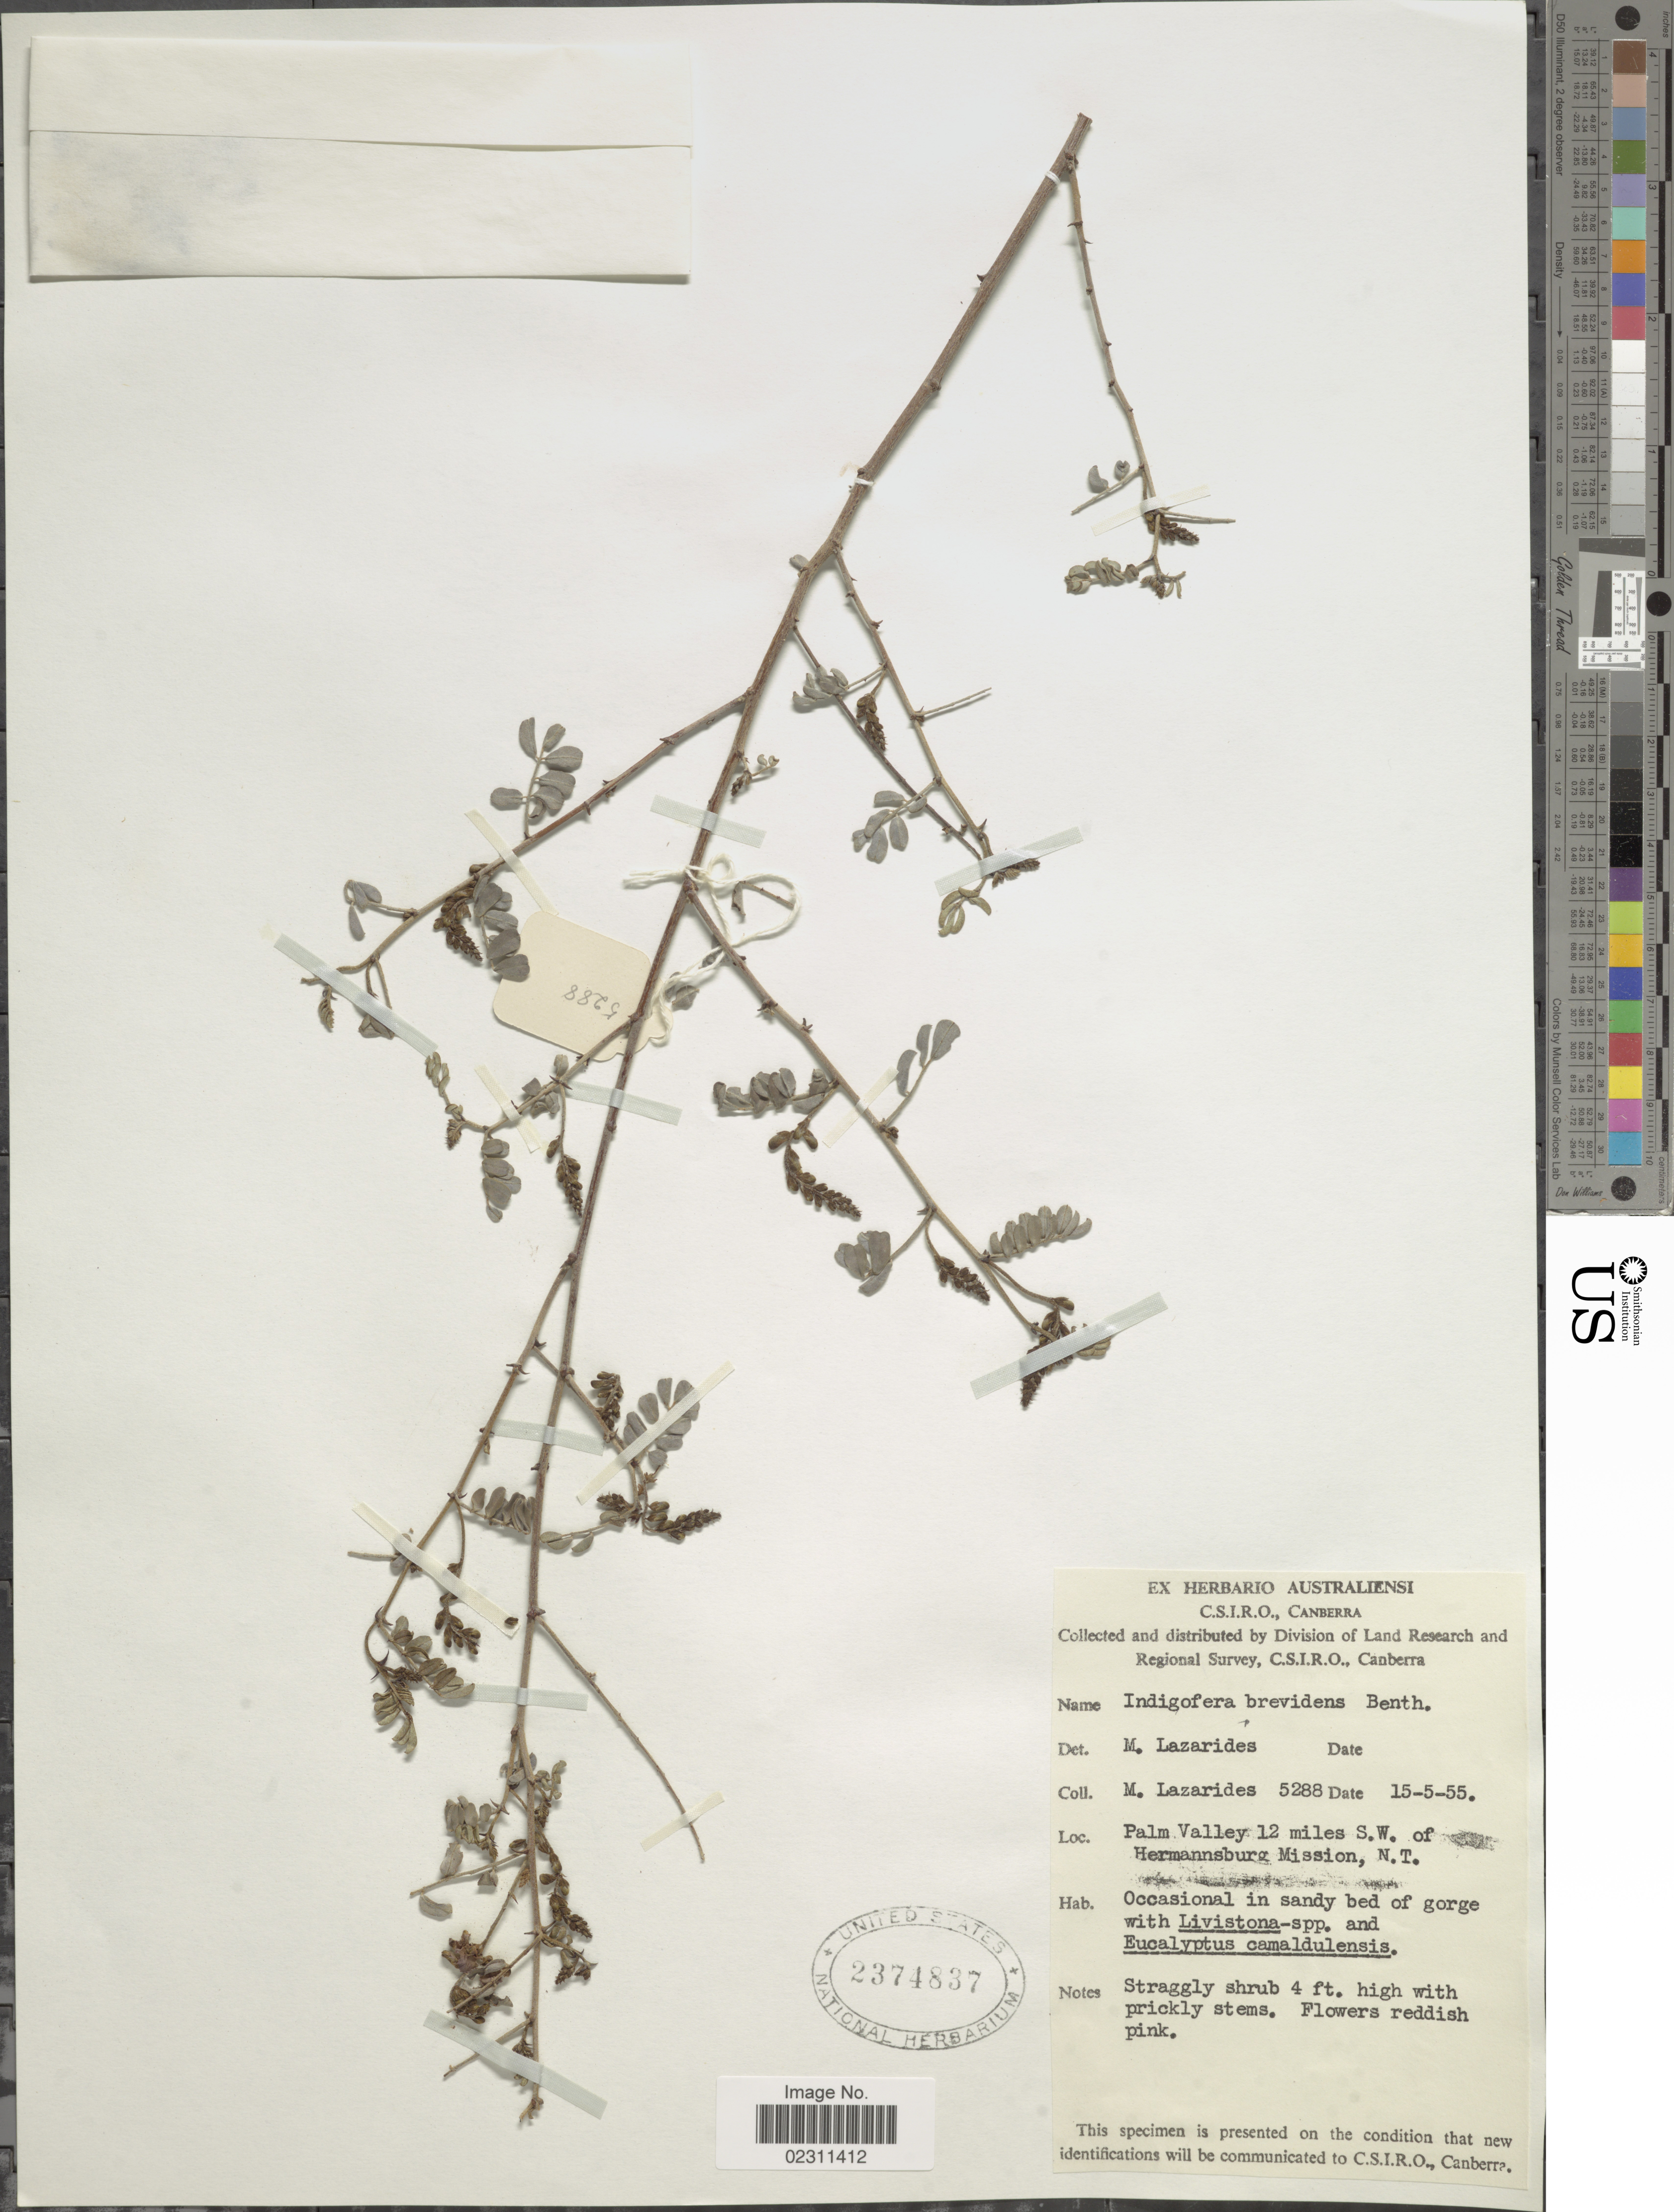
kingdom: Plantae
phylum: Tracheophyta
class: Magnoliopsida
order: Fabales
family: Fabaceae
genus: Indigofera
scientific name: Indigofera brevidens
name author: Benth.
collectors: M. Lazarides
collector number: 5288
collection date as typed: Transcribed d/m/y: 15/5/55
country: Australia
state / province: Northern Territory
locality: Palm Valley 12 miles S.W. of Hermannsburg Mission, N.T.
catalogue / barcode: US 2374837